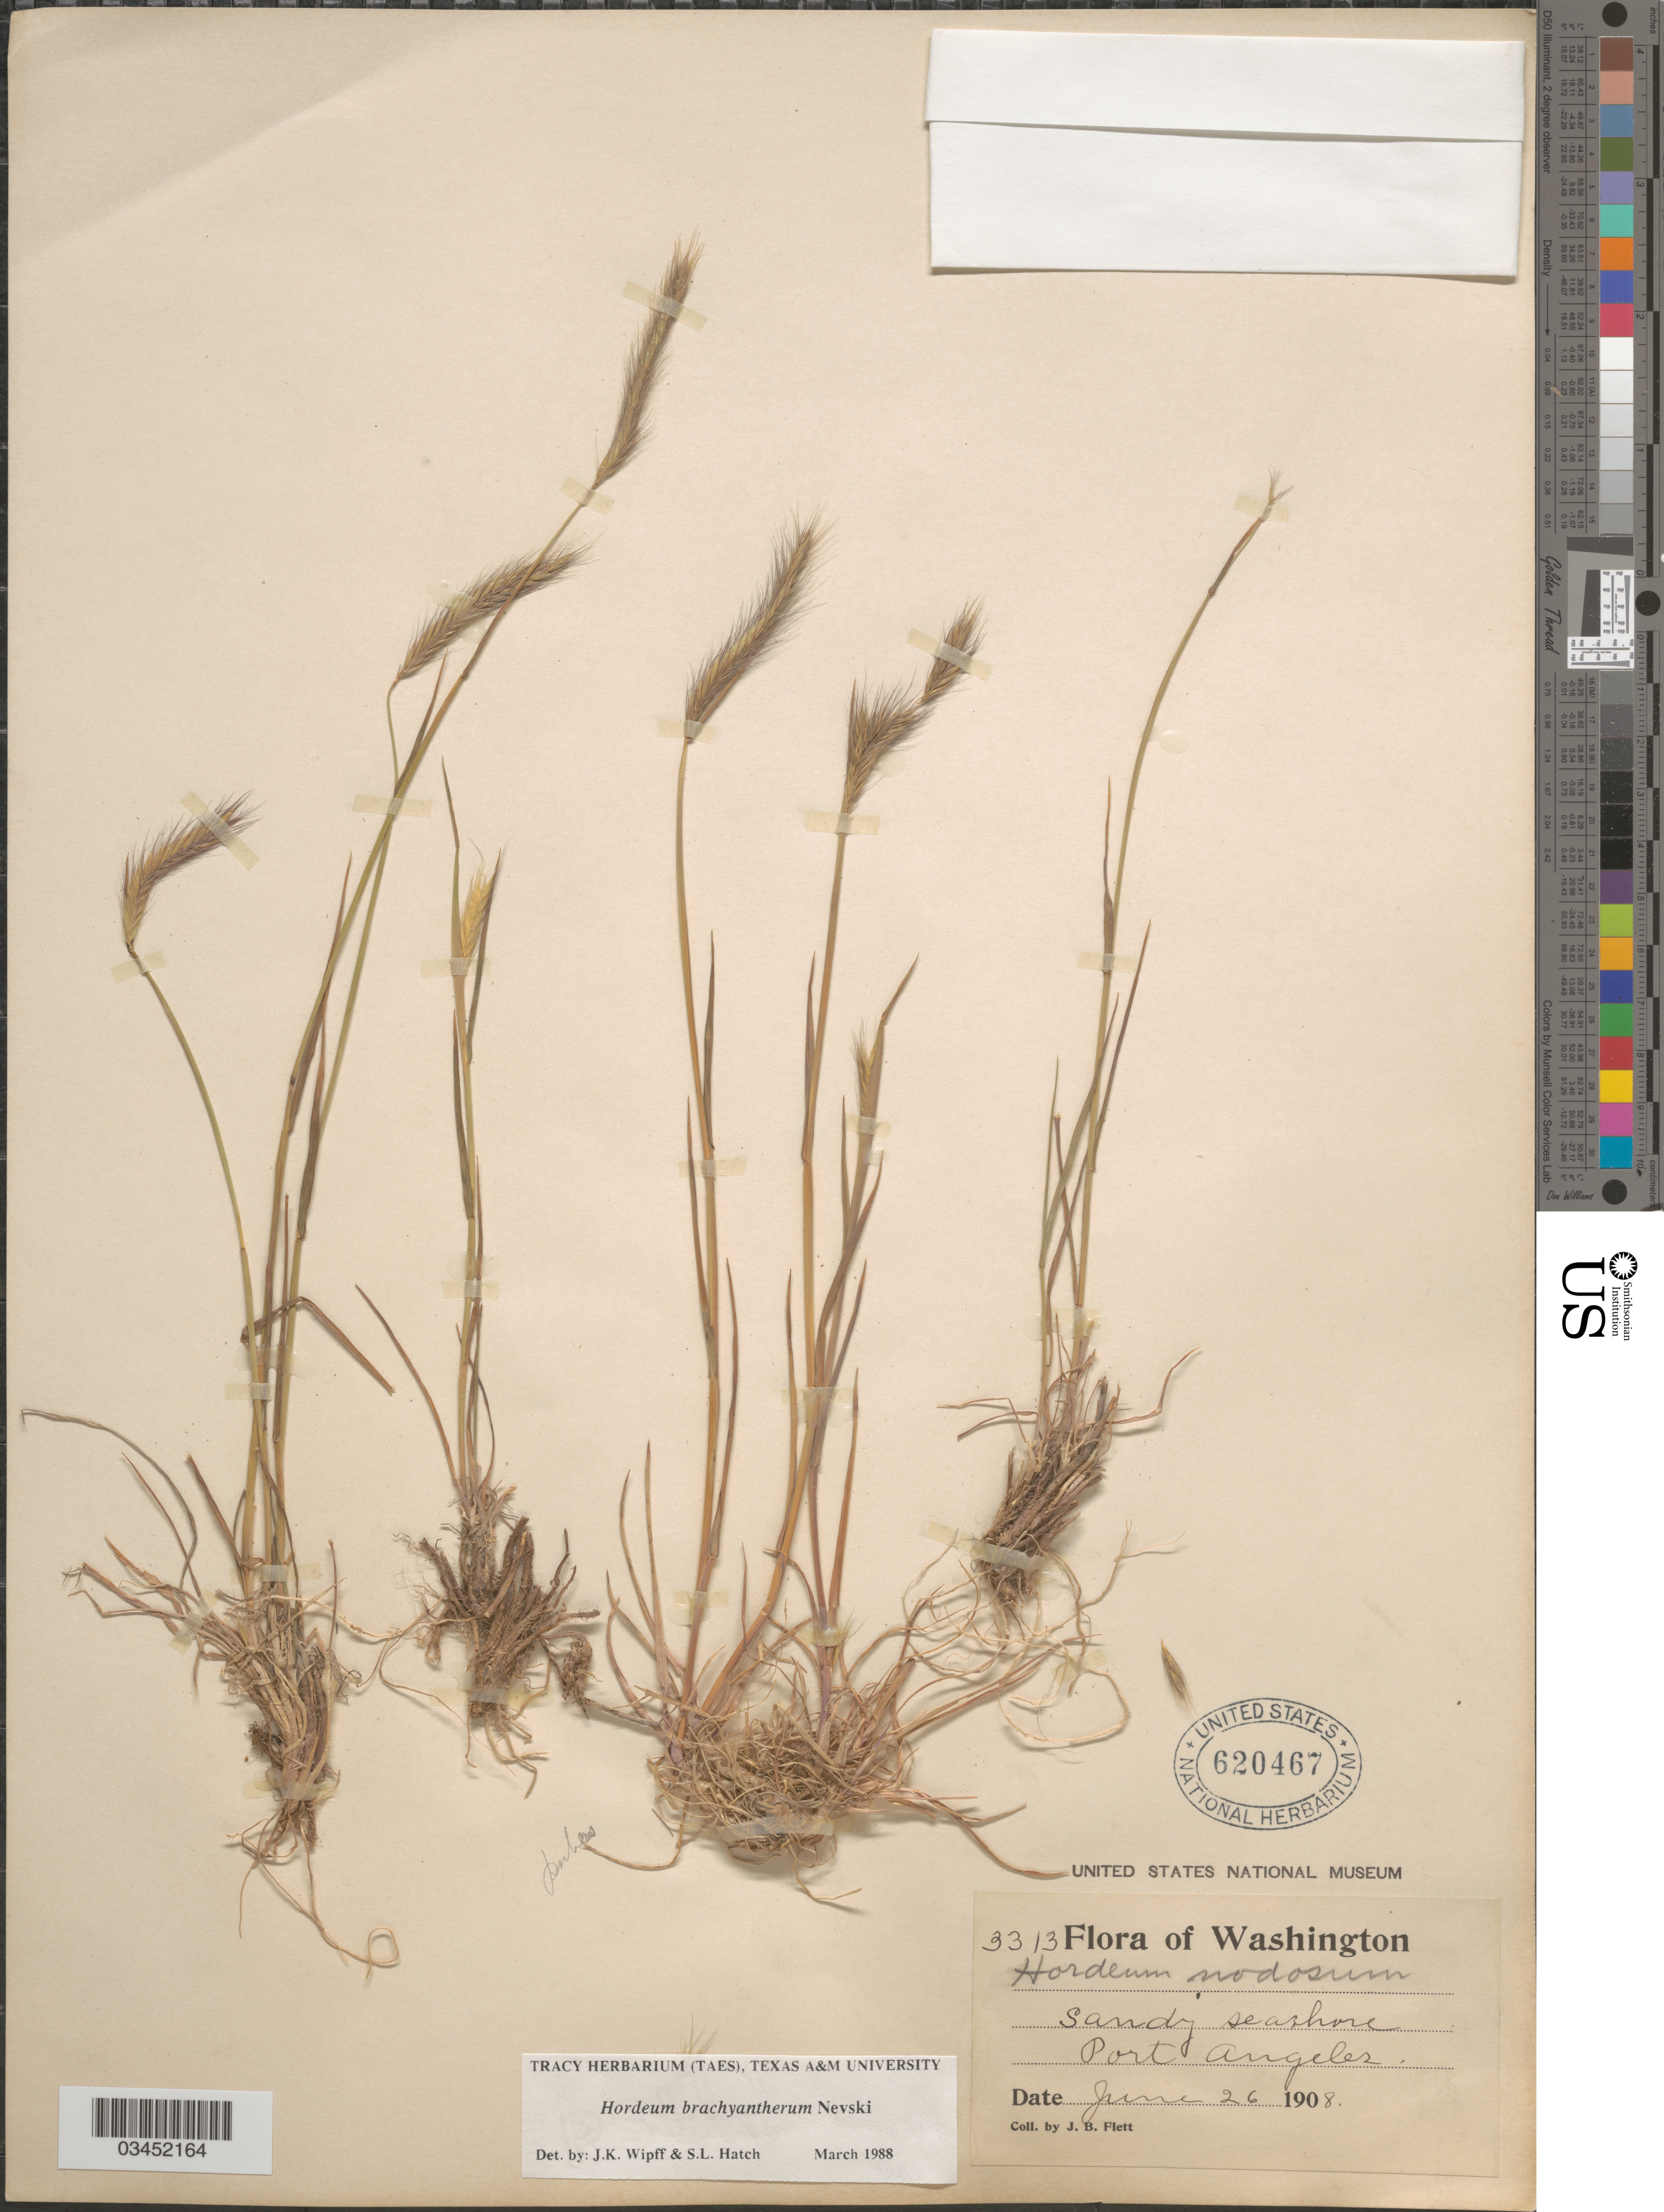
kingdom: Plantae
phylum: Tracheophyta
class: Liliopsida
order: Poales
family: Poaceae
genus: Hordeum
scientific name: Hordeum brachyantherum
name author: Nevski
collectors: J. Flett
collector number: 3313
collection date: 1908-06-26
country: United States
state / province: Washington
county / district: Clallam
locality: Sandy seashore. Port Angeles.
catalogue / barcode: US 620467